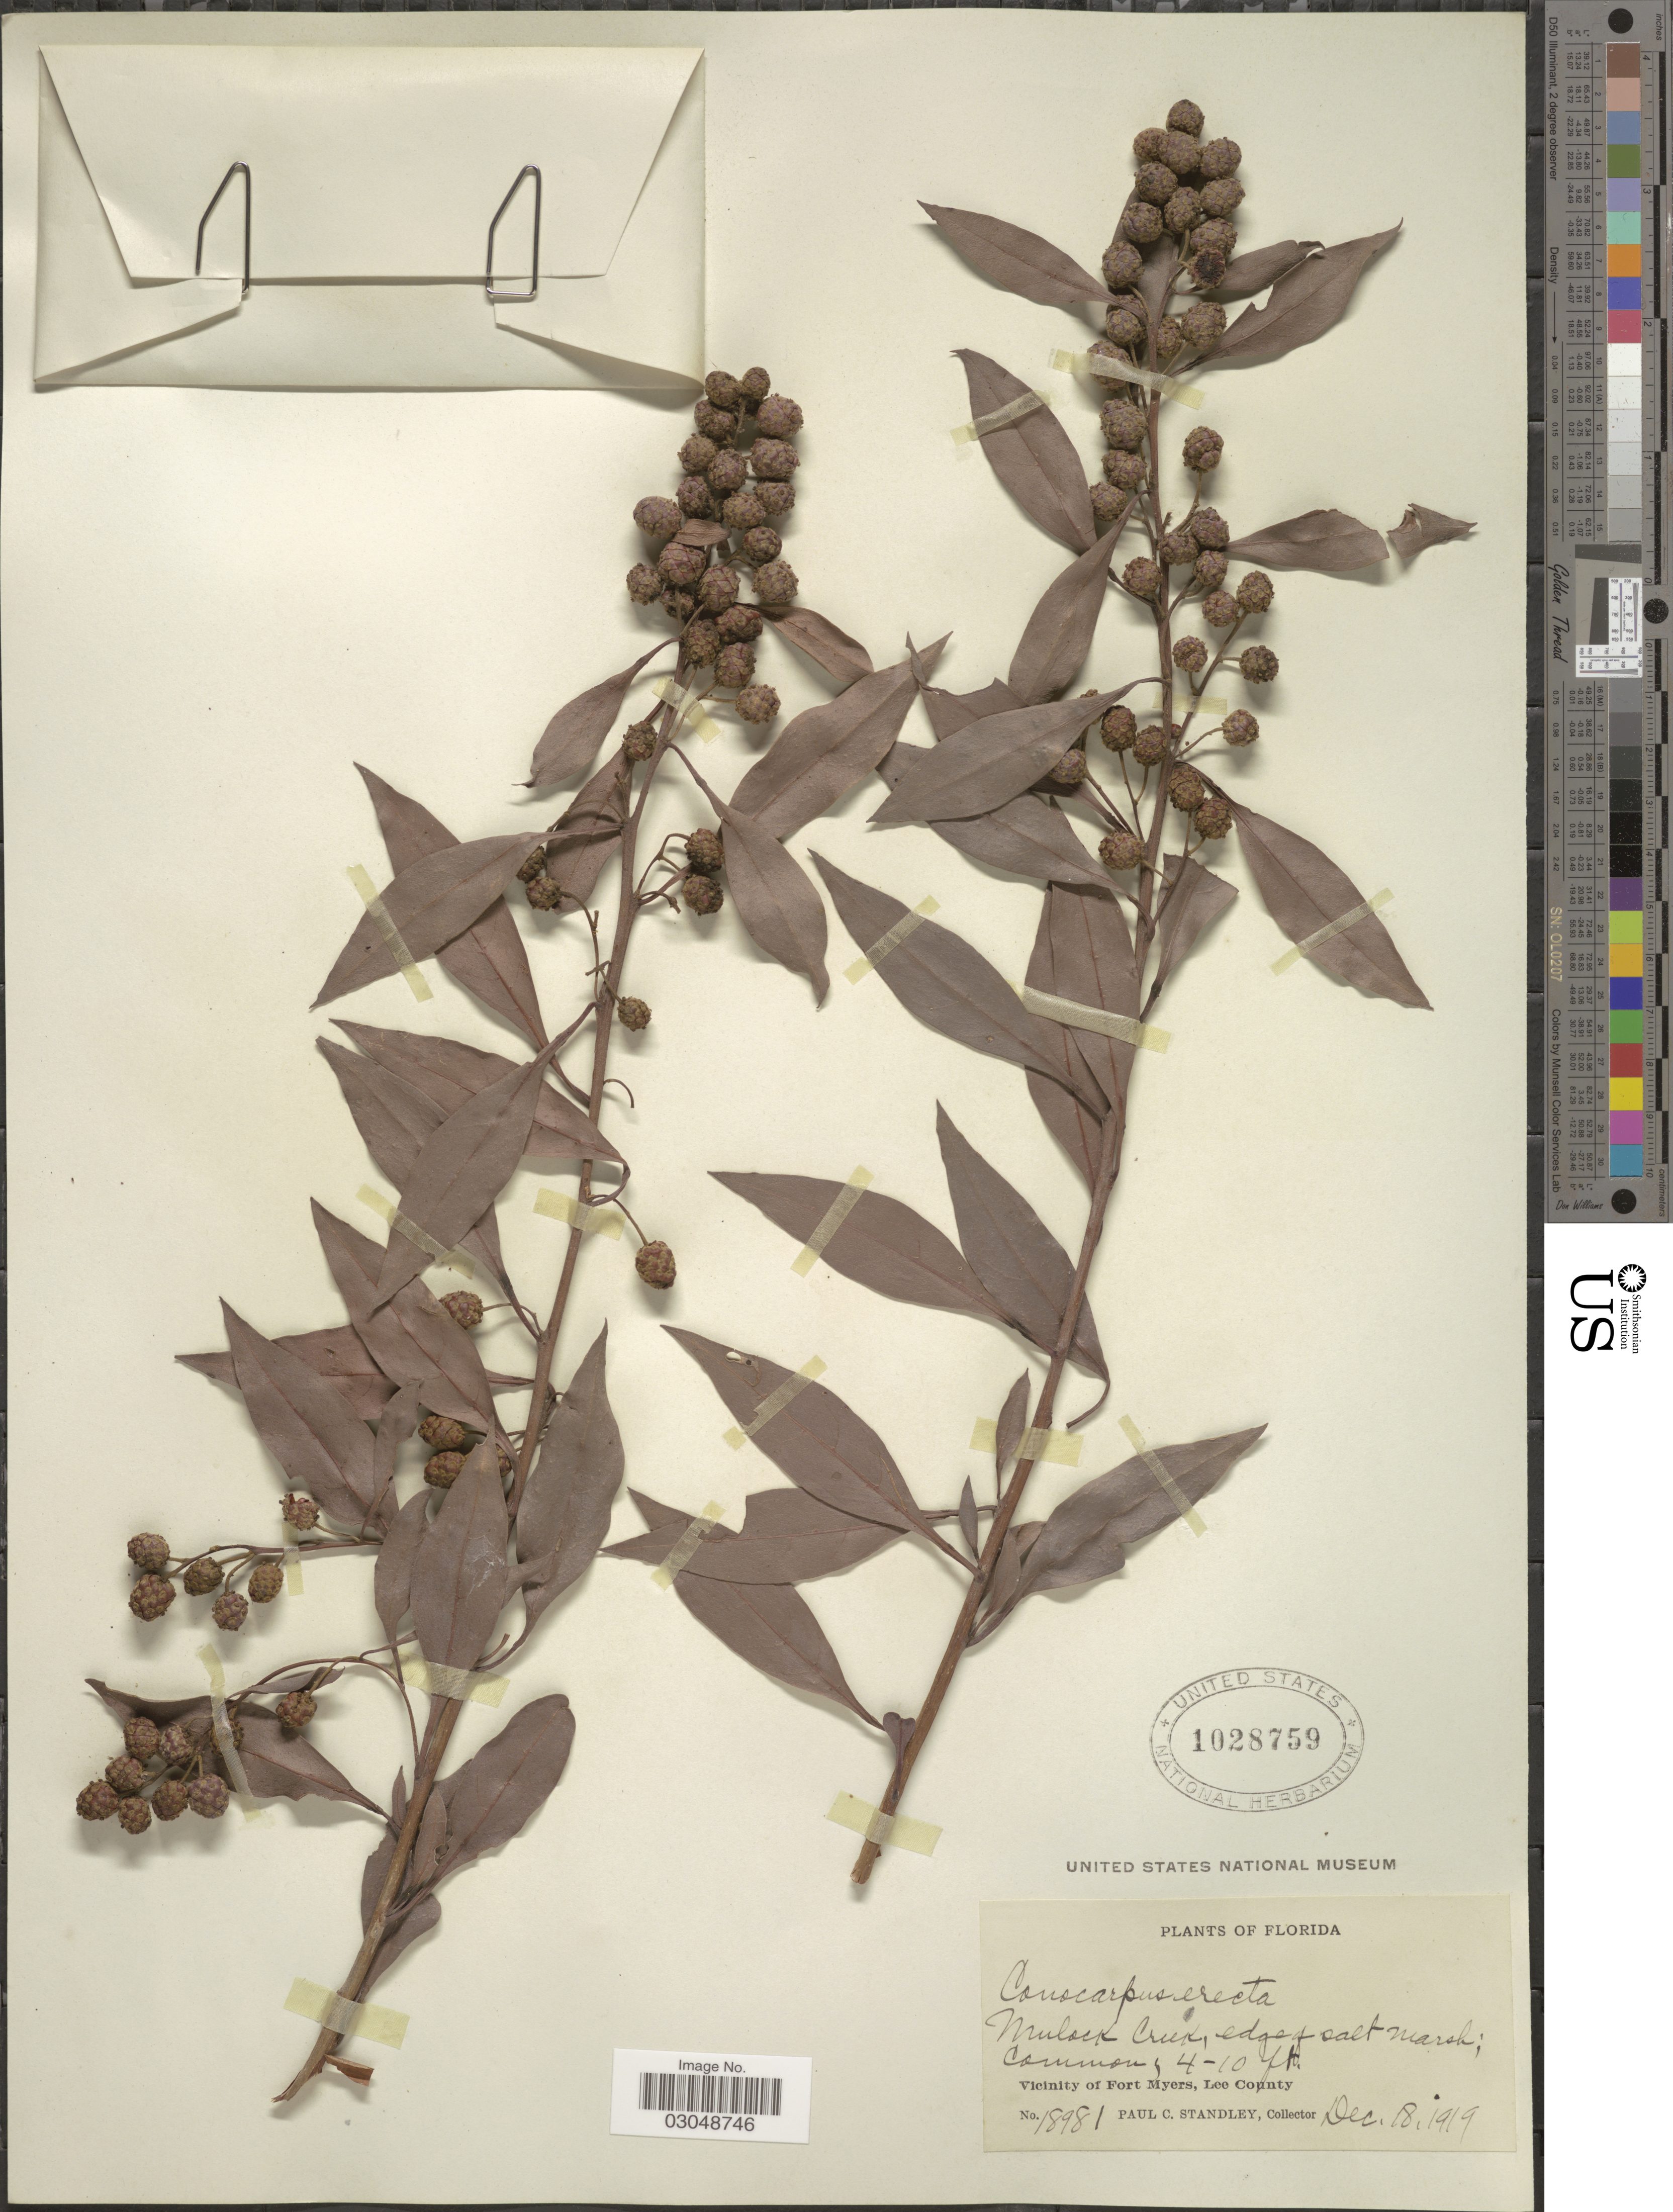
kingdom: Plantae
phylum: Tracheophyta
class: Magnoliopsida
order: Myrtales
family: Combretaceae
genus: Conocarpus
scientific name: Conocarpus erectus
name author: L.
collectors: P. C. Standley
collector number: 18981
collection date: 1919-12-18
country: United States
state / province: Florida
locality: Vicinity of Fort Myers, Lee County. Mulock Creek.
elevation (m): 1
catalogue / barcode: US 1028759